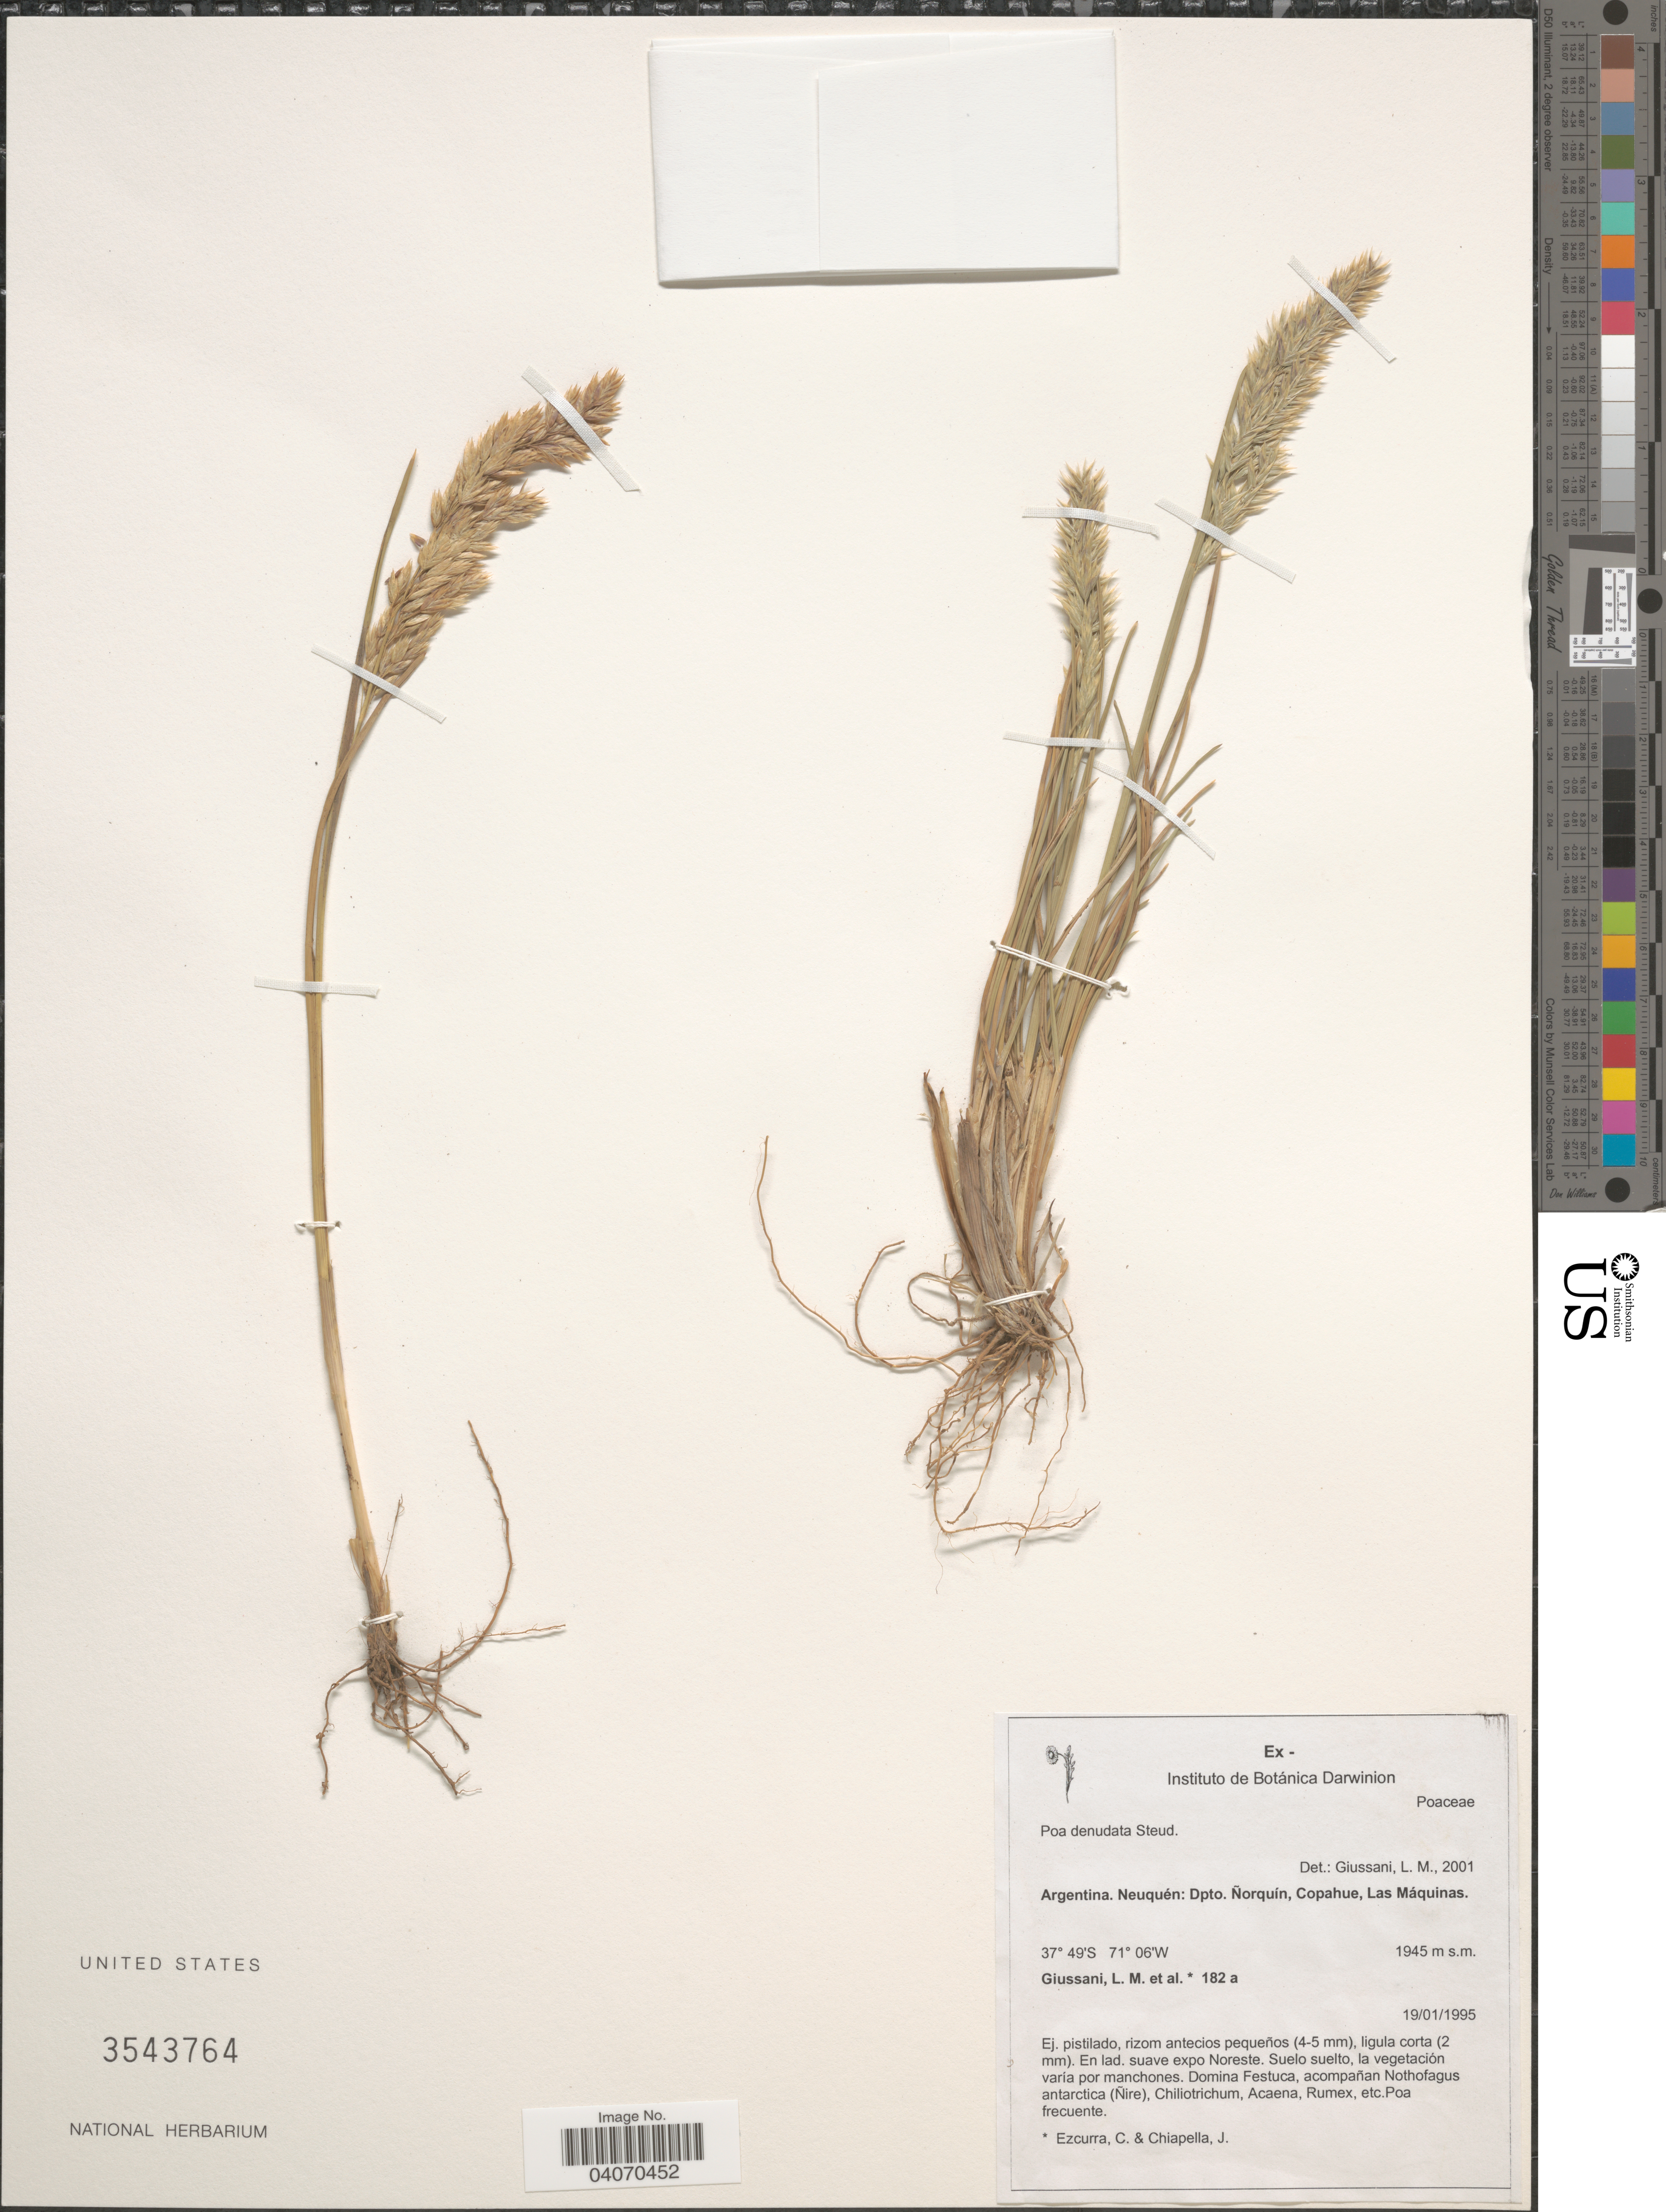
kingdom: Plantae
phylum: Tracheophyta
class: Liliopsida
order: Poales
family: Poaceae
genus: Poa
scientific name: Poa denudata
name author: Steud.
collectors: L. Giussani, C. Ezcurra & J. Chiapella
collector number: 182a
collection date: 1995-01-19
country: Argentina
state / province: Neuquen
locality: Dpto. Ñorquín, Copahue, Las Máquinas.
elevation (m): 1945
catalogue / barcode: US 3543764